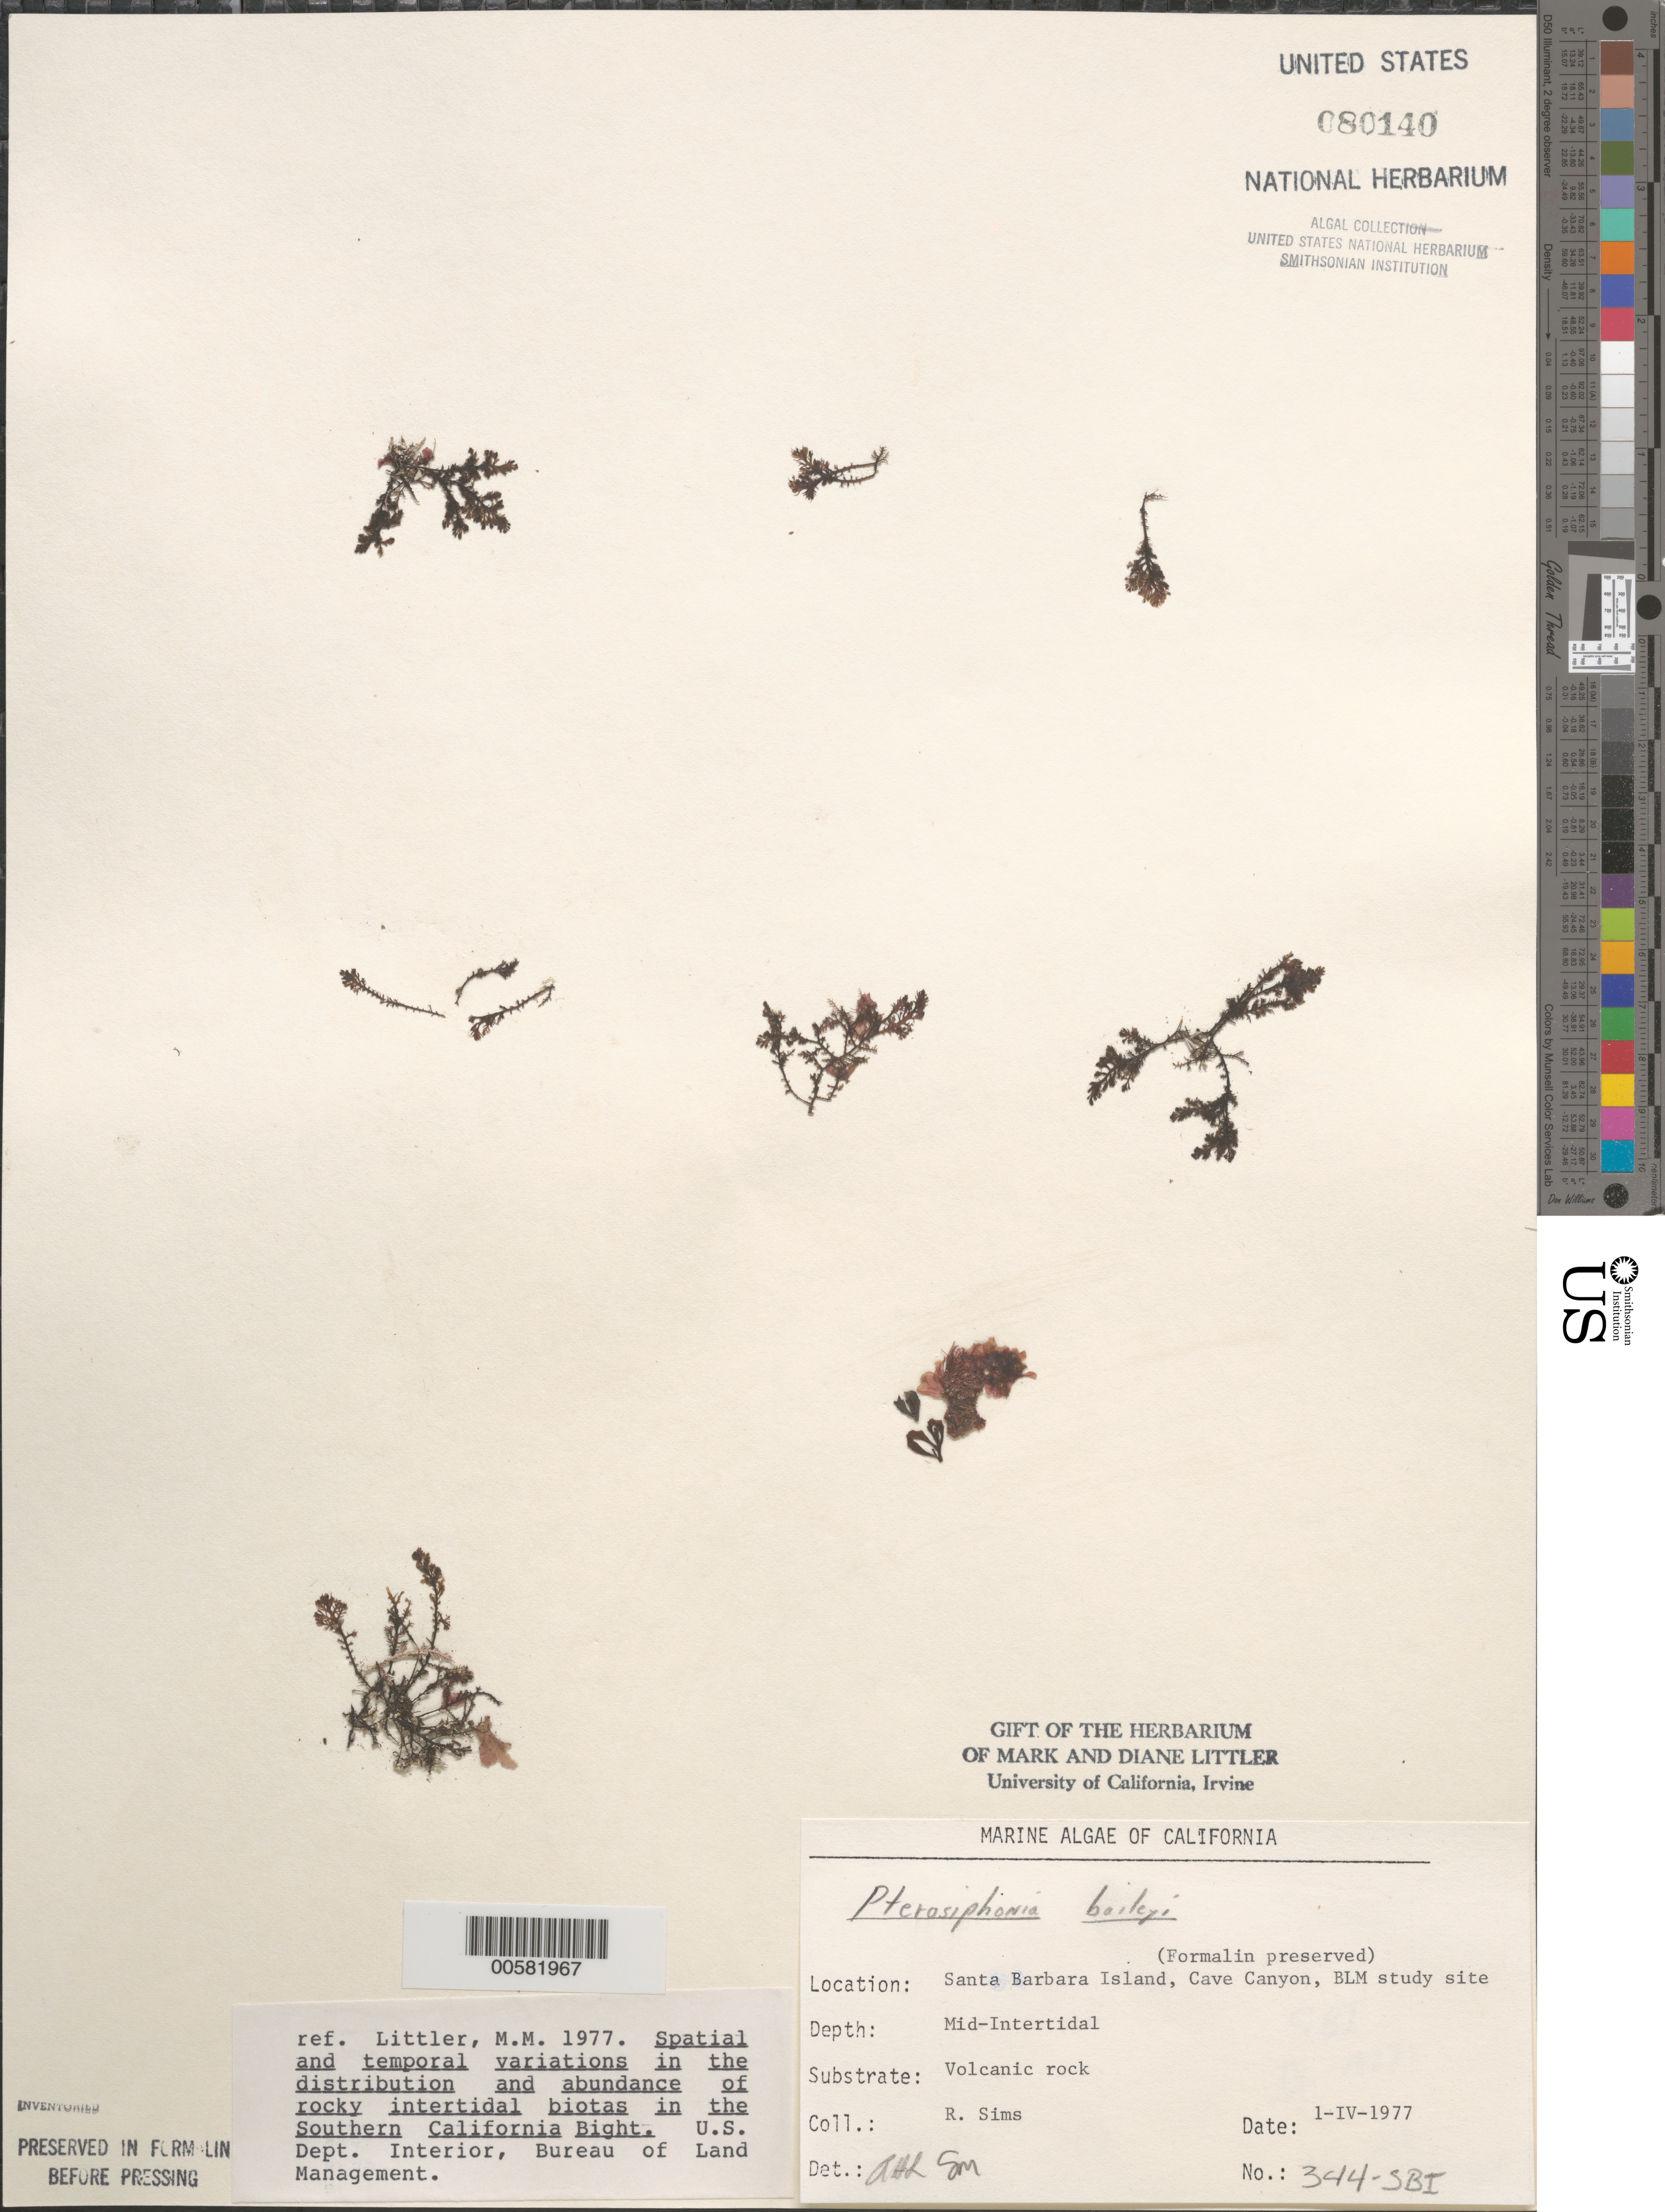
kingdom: Plantae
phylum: Rhodophyta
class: Florideophyceae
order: Ceramiales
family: Rhodomelaceae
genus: Symphyocladiella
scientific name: Symphyocladiella baileyi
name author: (Harvey) D.E.Bustamante et al.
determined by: Algae name updating Project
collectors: R. H. Sims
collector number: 344-sbi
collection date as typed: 01 Apr 1977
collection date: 1977-04-01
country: United States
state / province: California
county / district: Santa Barbara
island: Santa Barbara Island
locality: Cave Canyon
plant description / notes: BLM-SOCALBIGHT Rocky Intertidal Survey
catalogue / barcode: US 80140